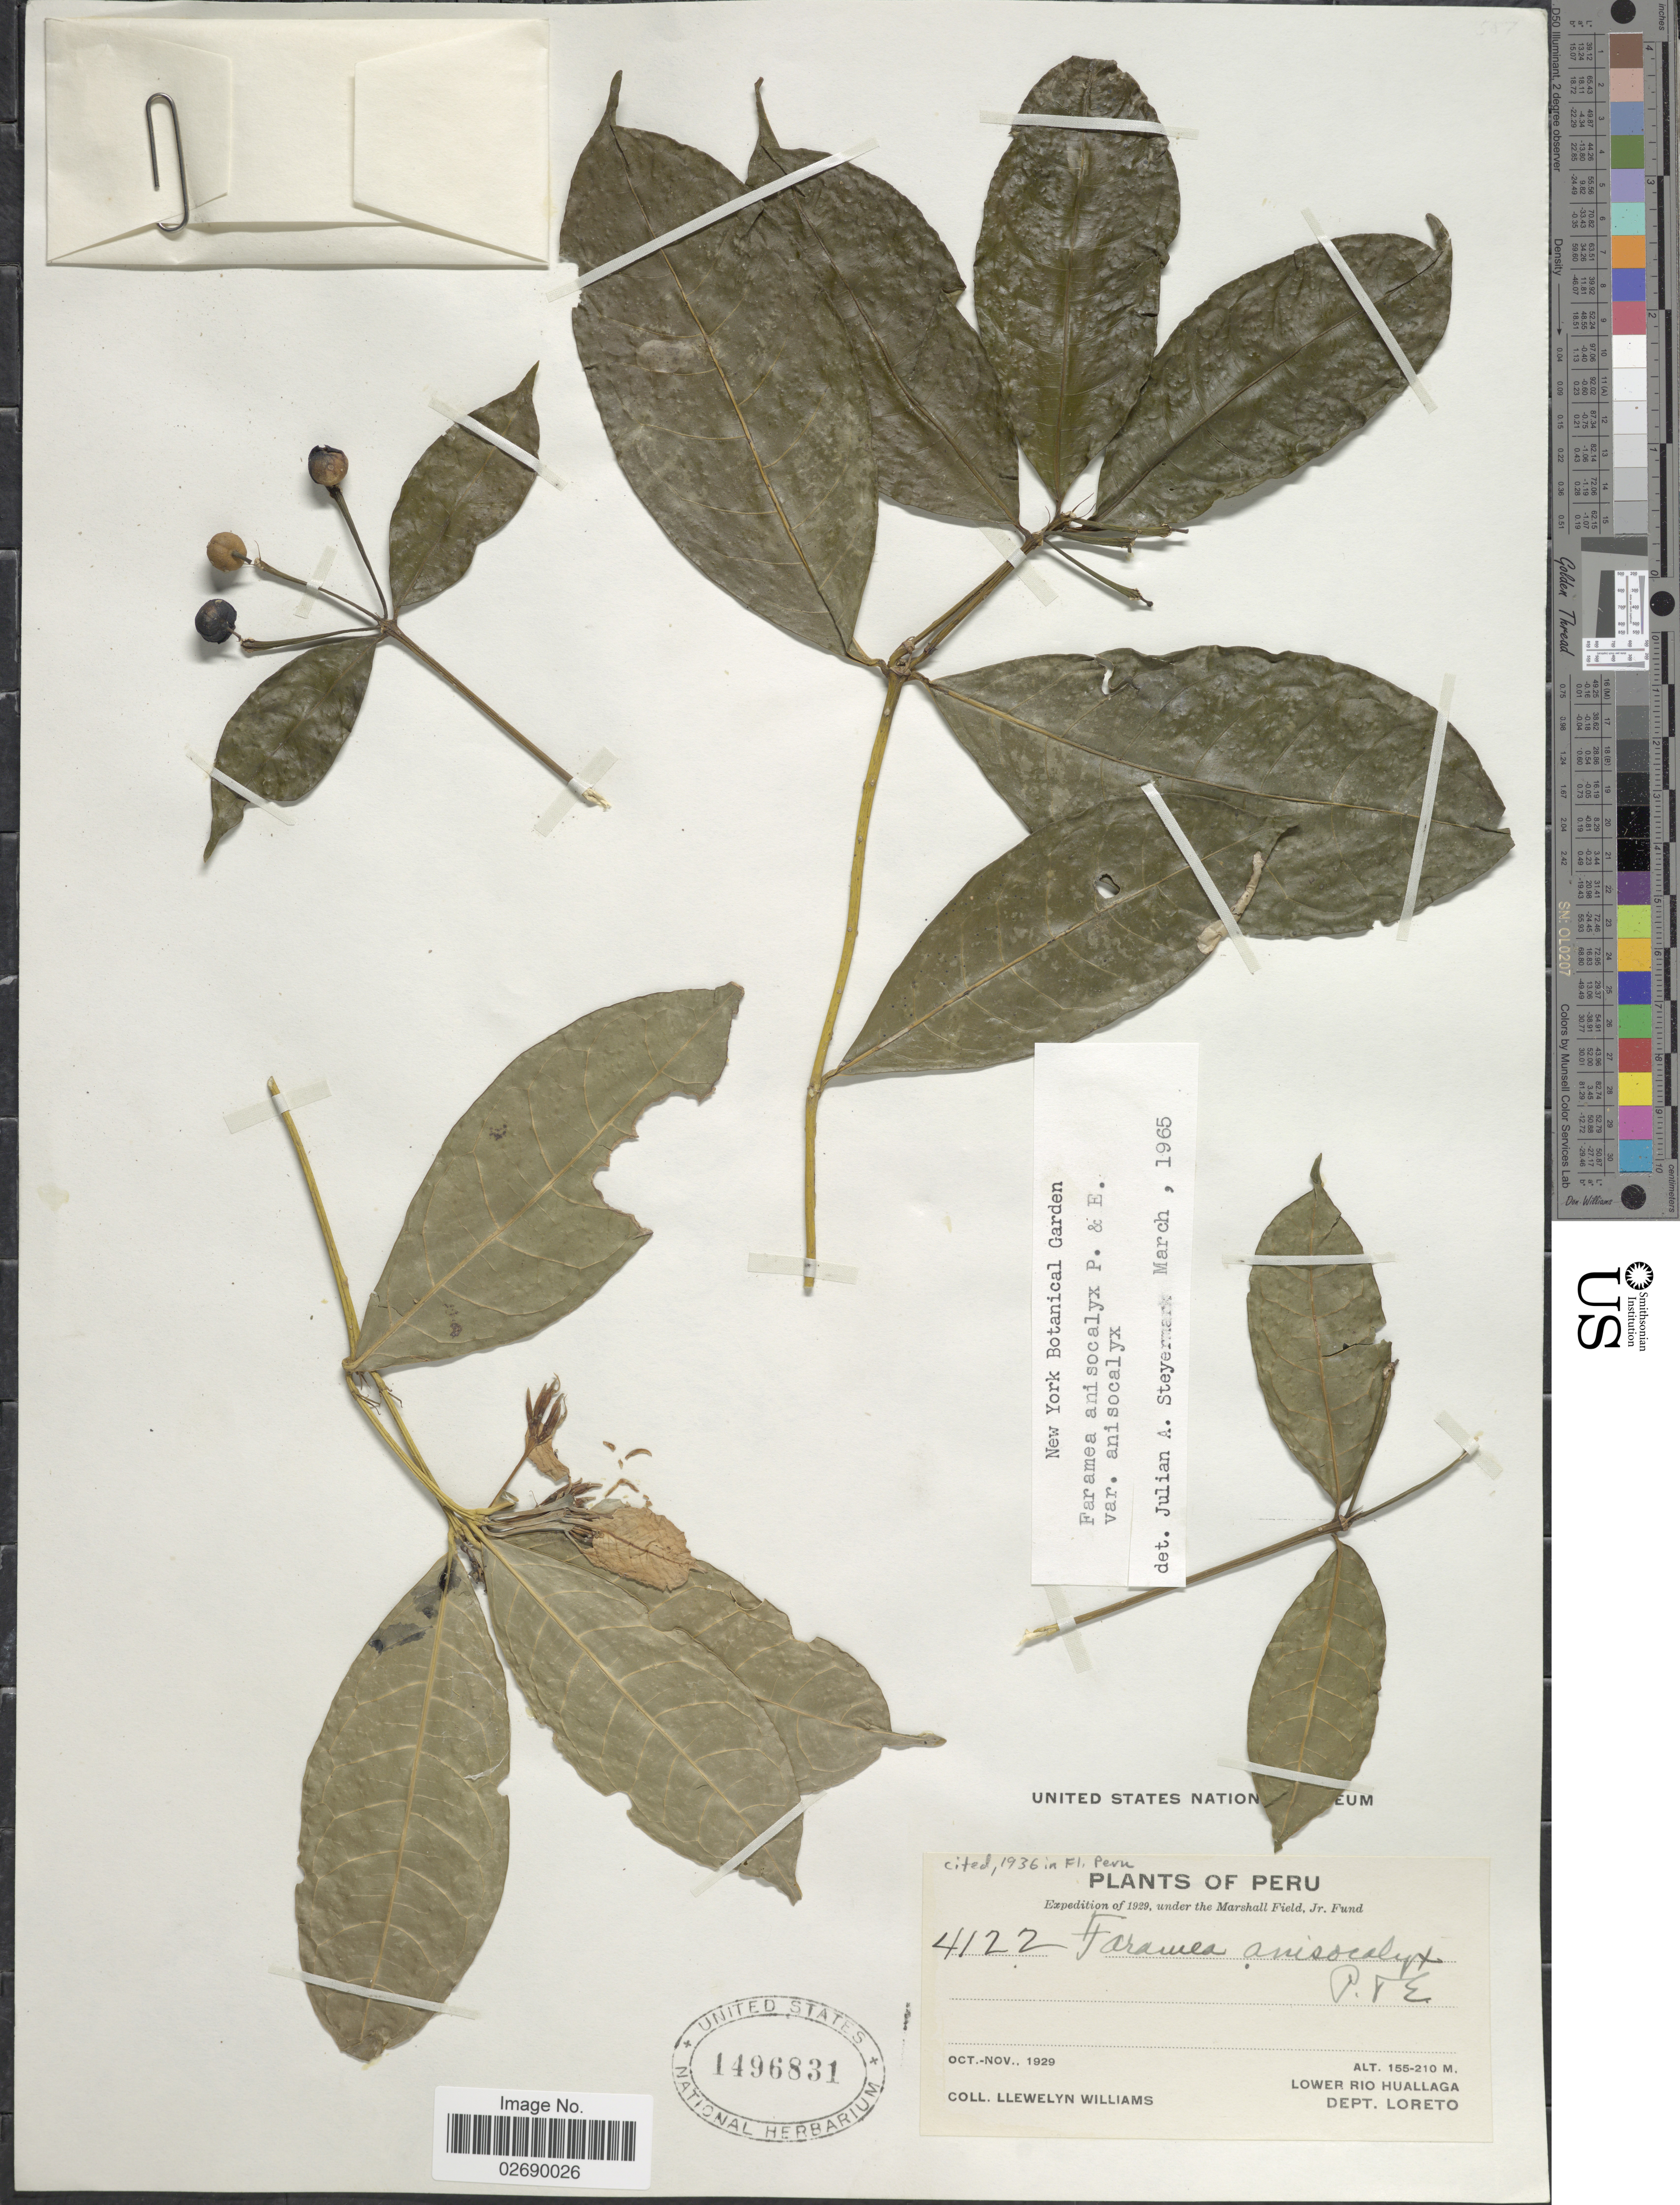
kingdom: Plantae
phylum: Tracheophyta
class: Magnoliopsida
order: Gentianales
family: Rubiaceae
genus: Faramea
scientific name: Faramea anisocalyx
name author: Poepp. & Endl.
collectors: Ll. Williams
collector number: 4122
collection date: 1929-10/1929-11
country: Peru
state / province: Loreto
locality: Lower Rio Huallaga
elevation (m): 155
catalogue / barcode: US 1496831